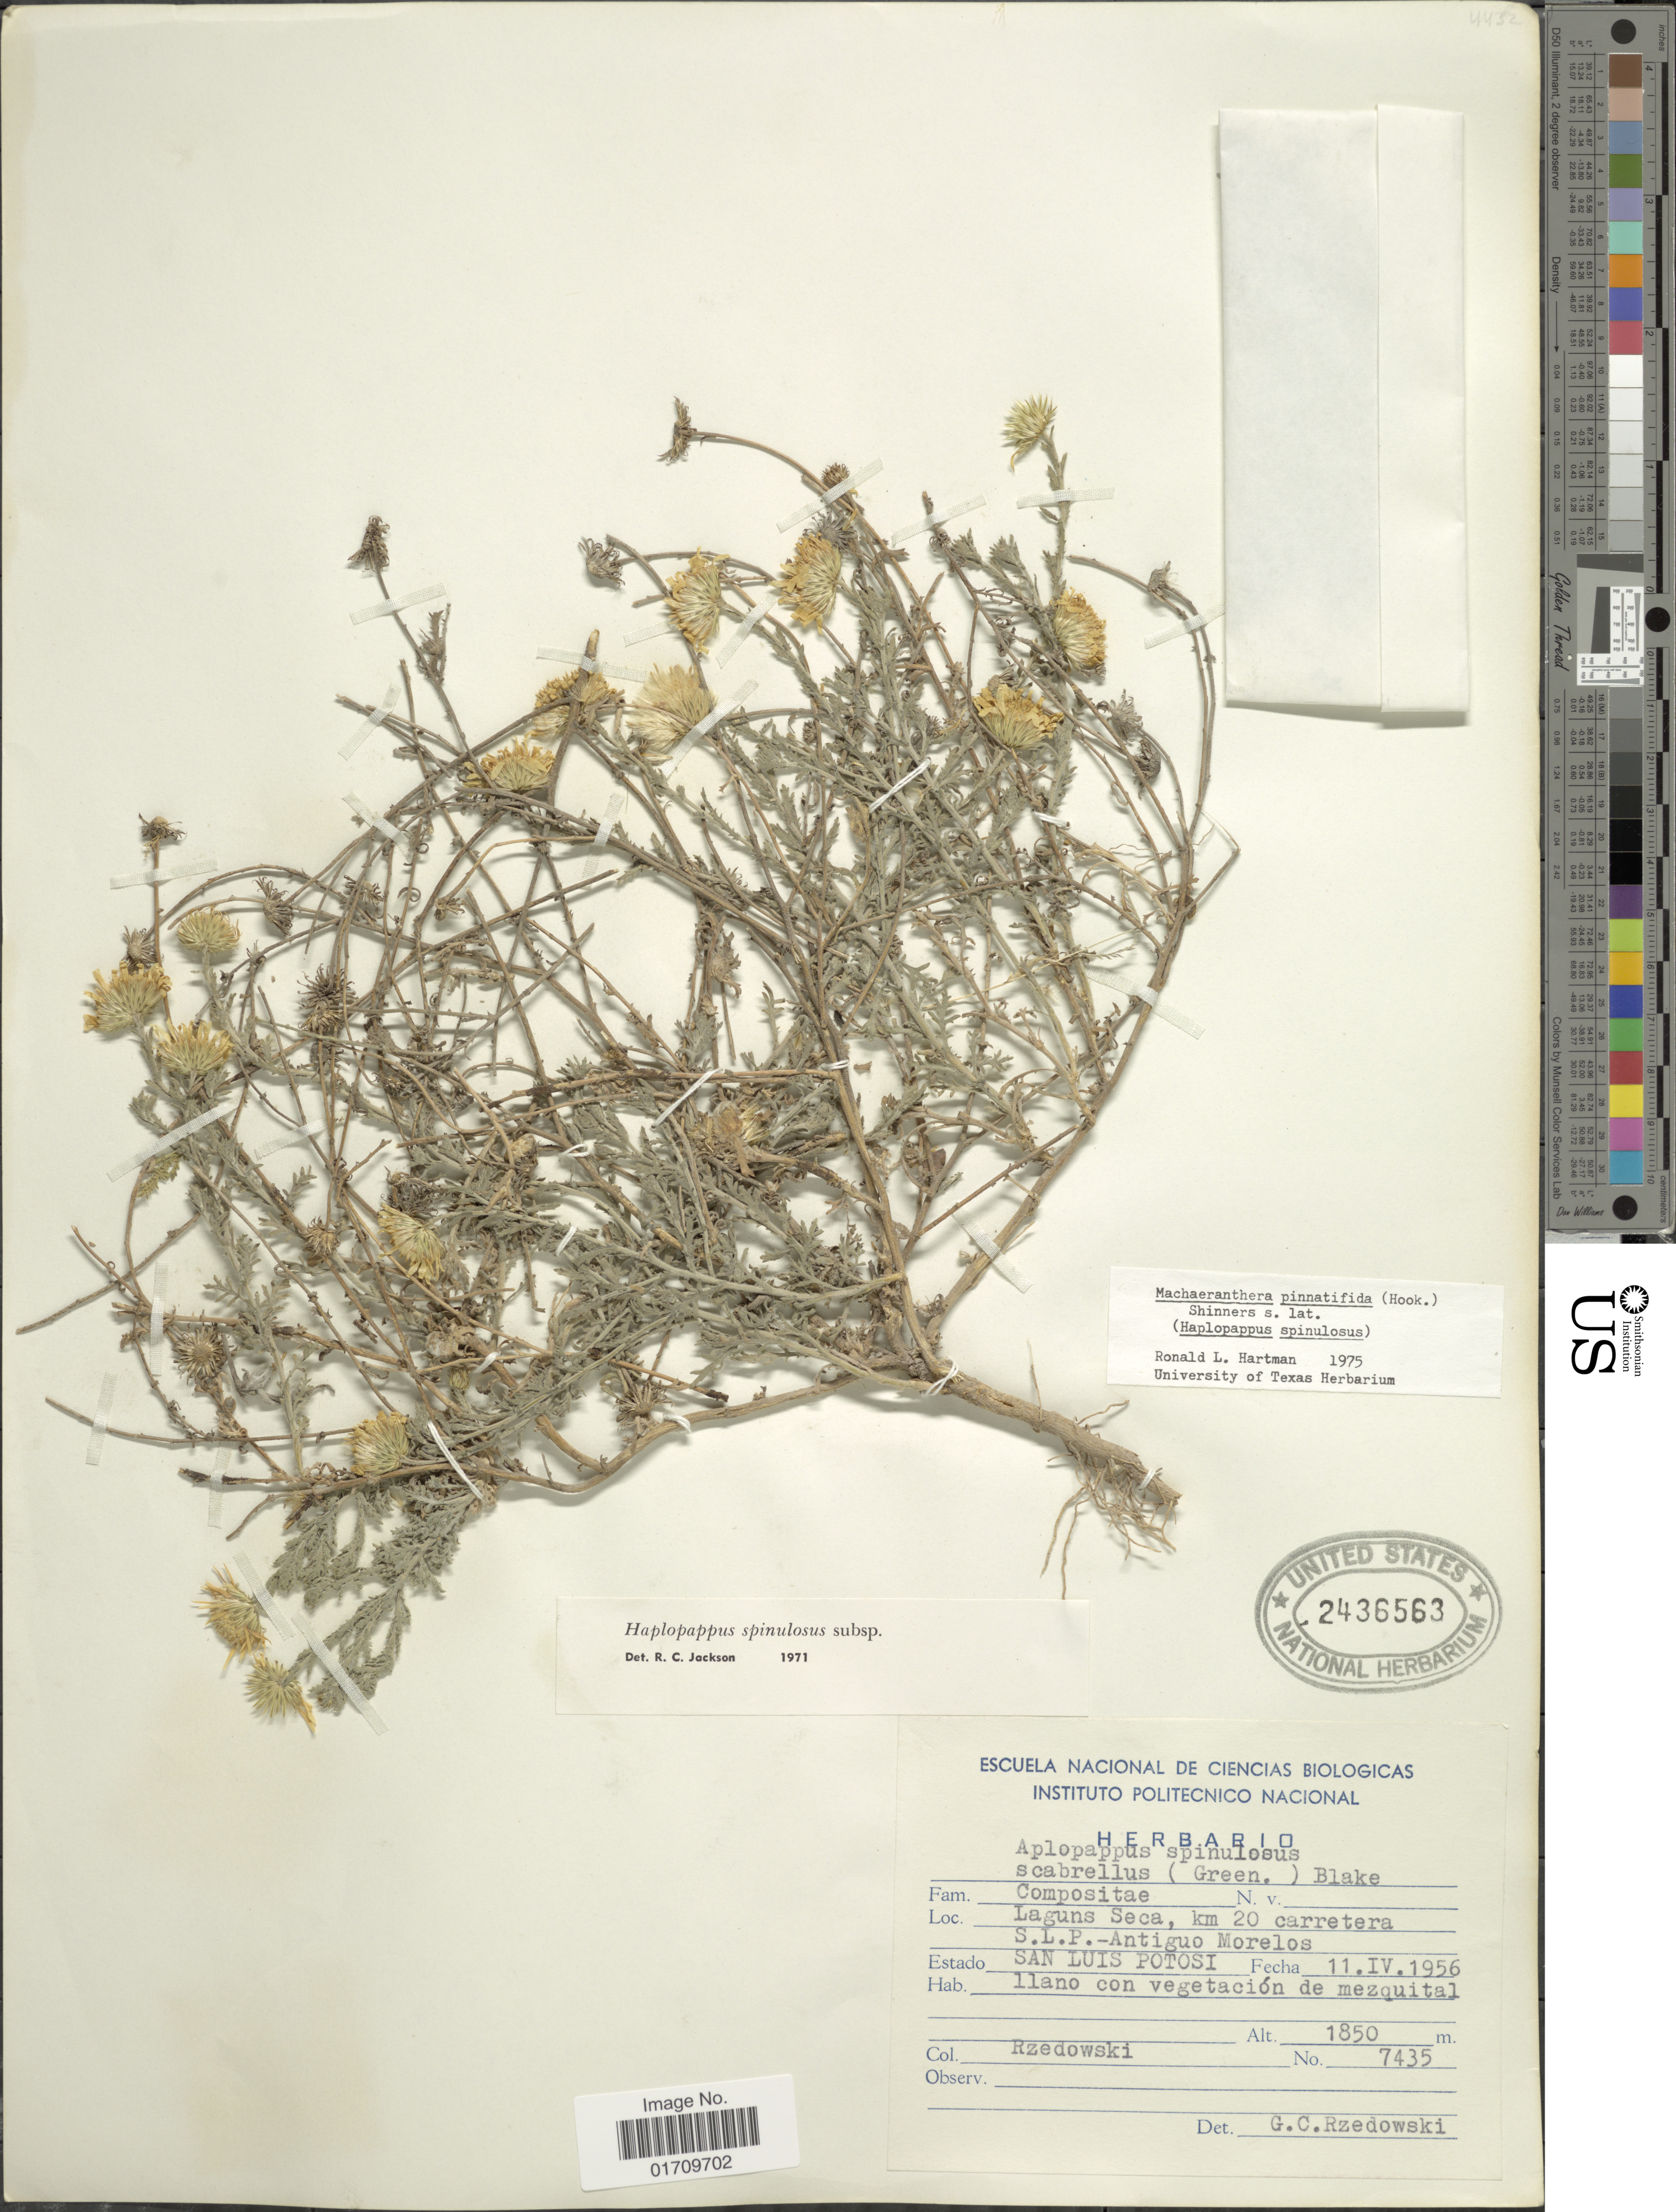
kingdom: Plantae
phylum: Tracheophyta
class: Magnoliopsida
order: Asterales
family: Asteraceae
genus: Machaeranthera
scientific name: Machaeranthera pinnatifida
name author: (Hook.) Shinners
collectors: Rzedowski, --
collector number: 7435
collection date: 1956-04-11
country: Mexico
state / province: San Luis Potosí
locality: Lagunas Seca, km 20 carretera S. L. P.-Antiguo Morelos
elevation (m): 1850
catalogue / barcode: US 2436563